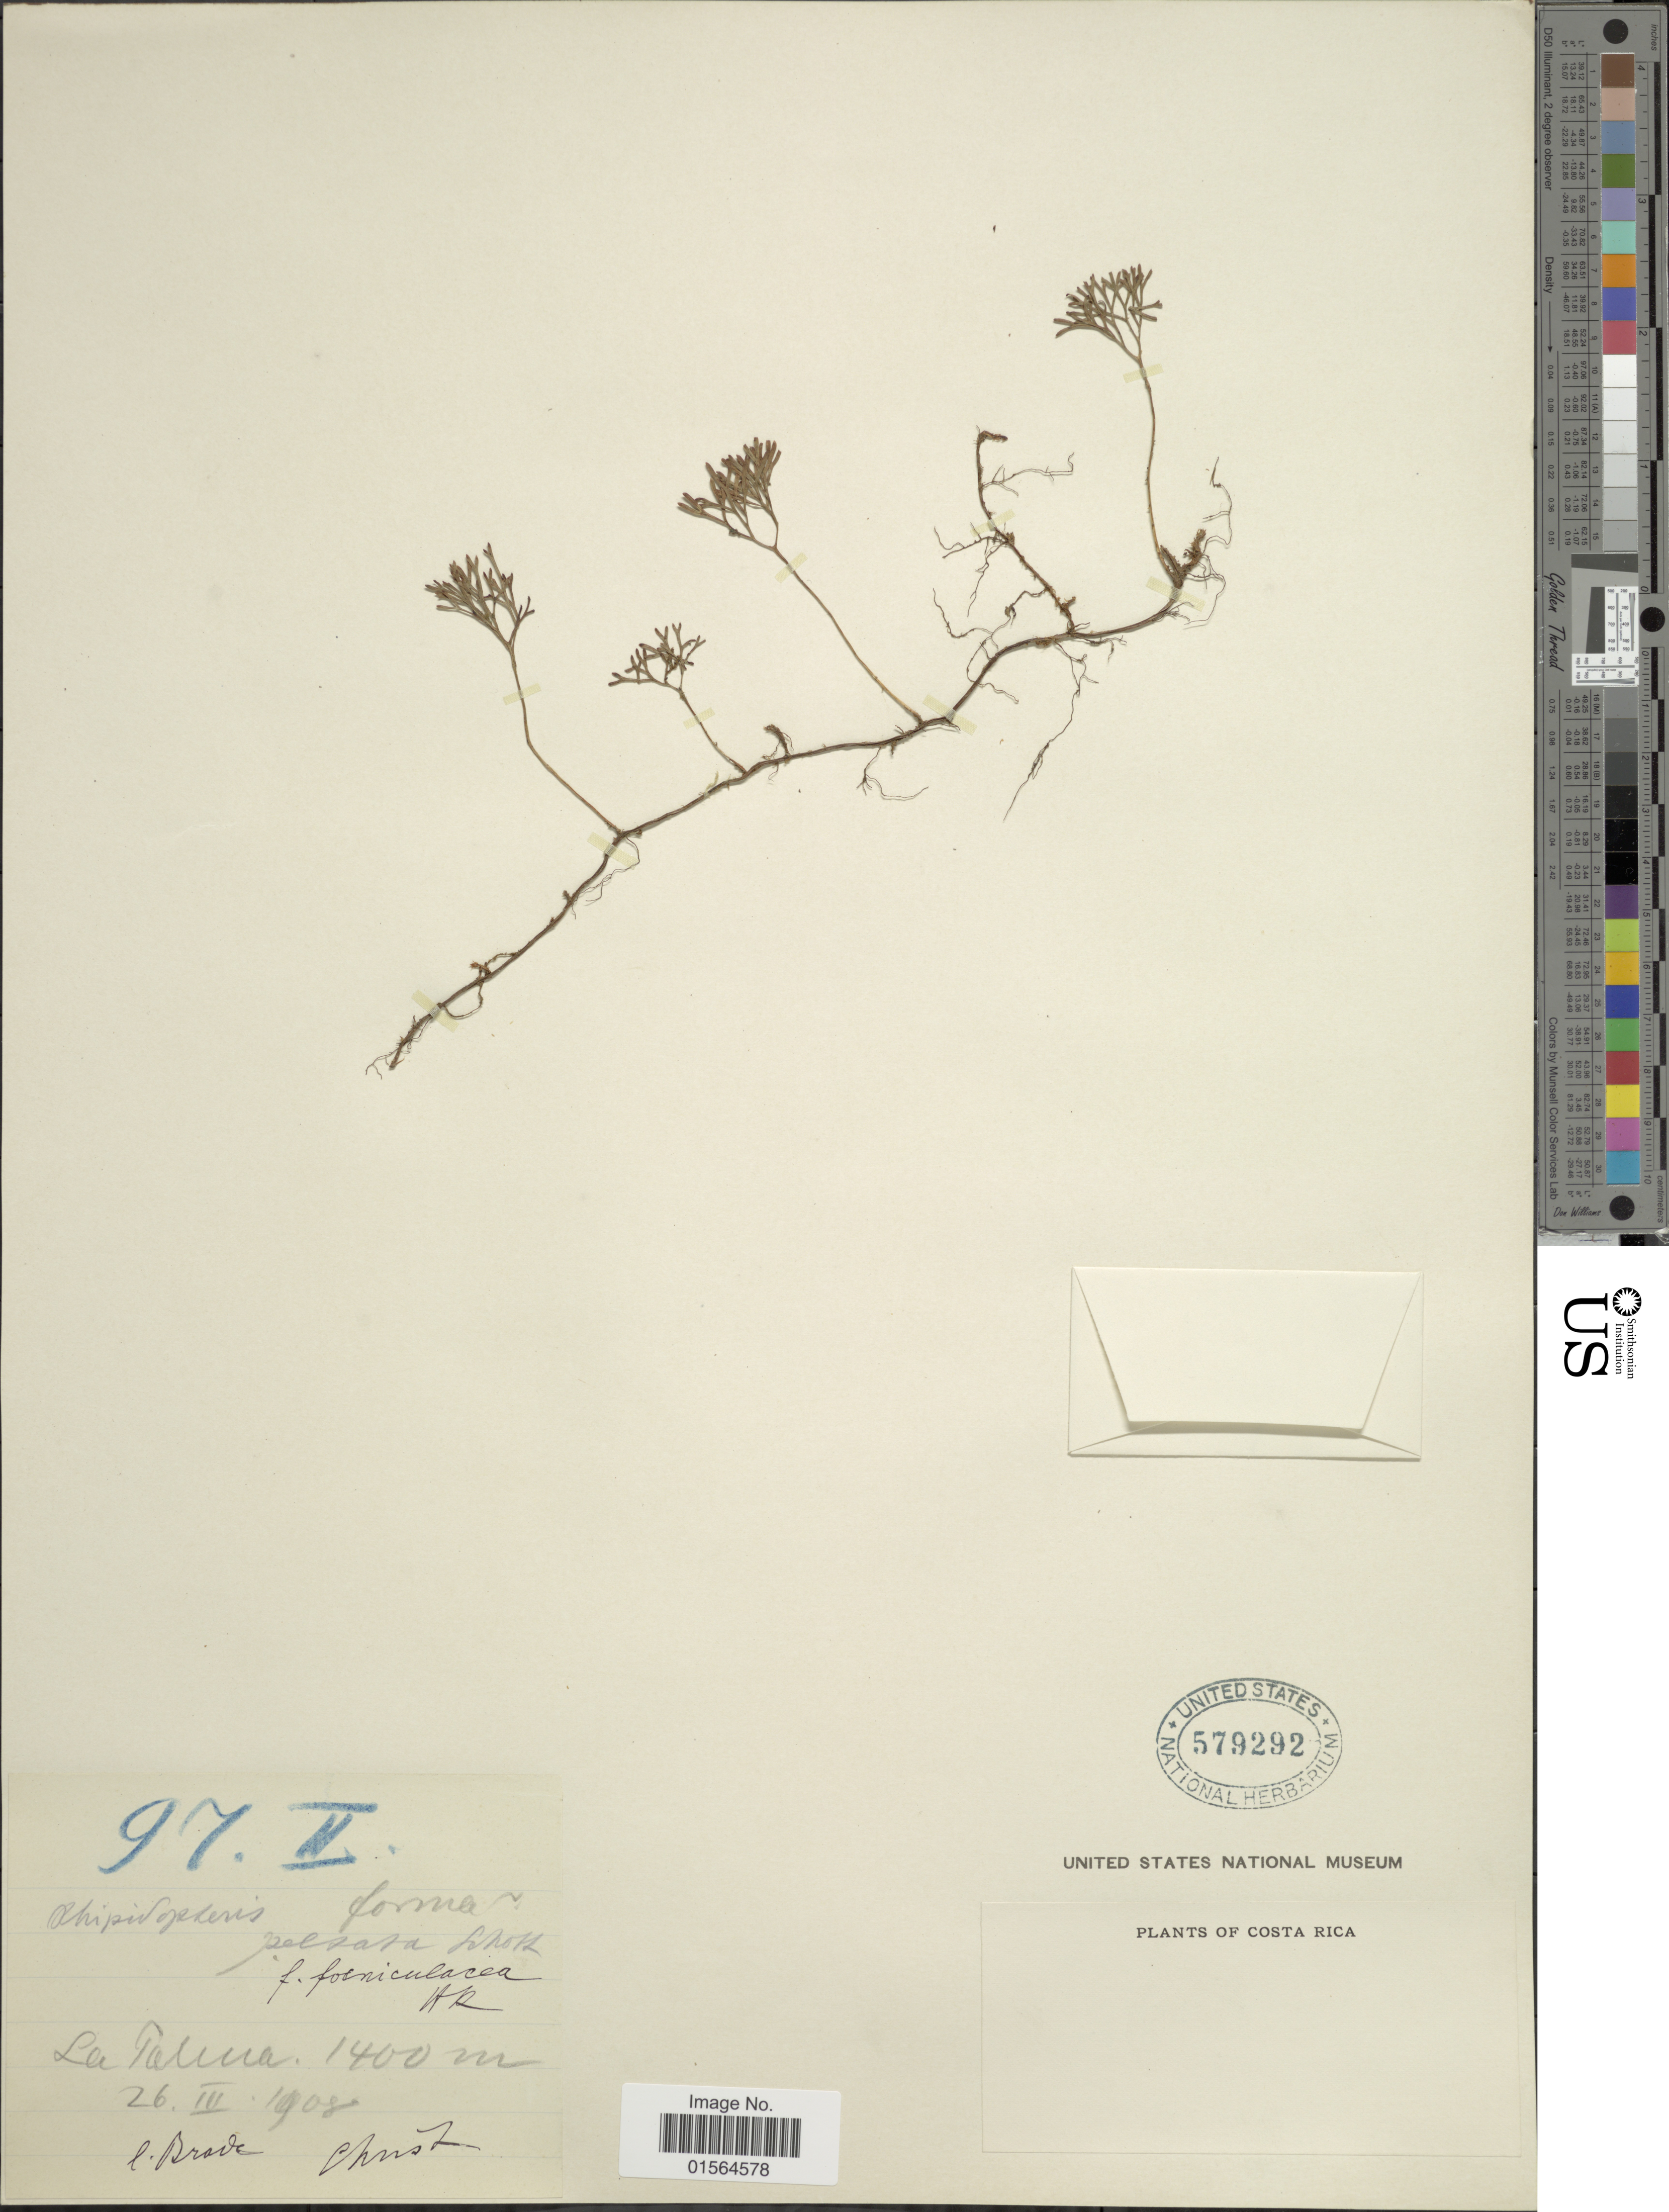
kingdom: Plantae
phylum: Tracheophyta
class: Polypodiopsida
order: Polypodiales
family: Dryopteridaceae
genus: Elaphoglossum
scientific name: Elaphoglossum peltatum f. foeniculaceum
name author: (Hook. & Grev.) Mickel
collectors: A. Brade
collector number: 97II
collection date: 1908-04-26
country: Costa Rica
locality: La Palma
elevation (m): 1400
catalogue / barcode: US 579292